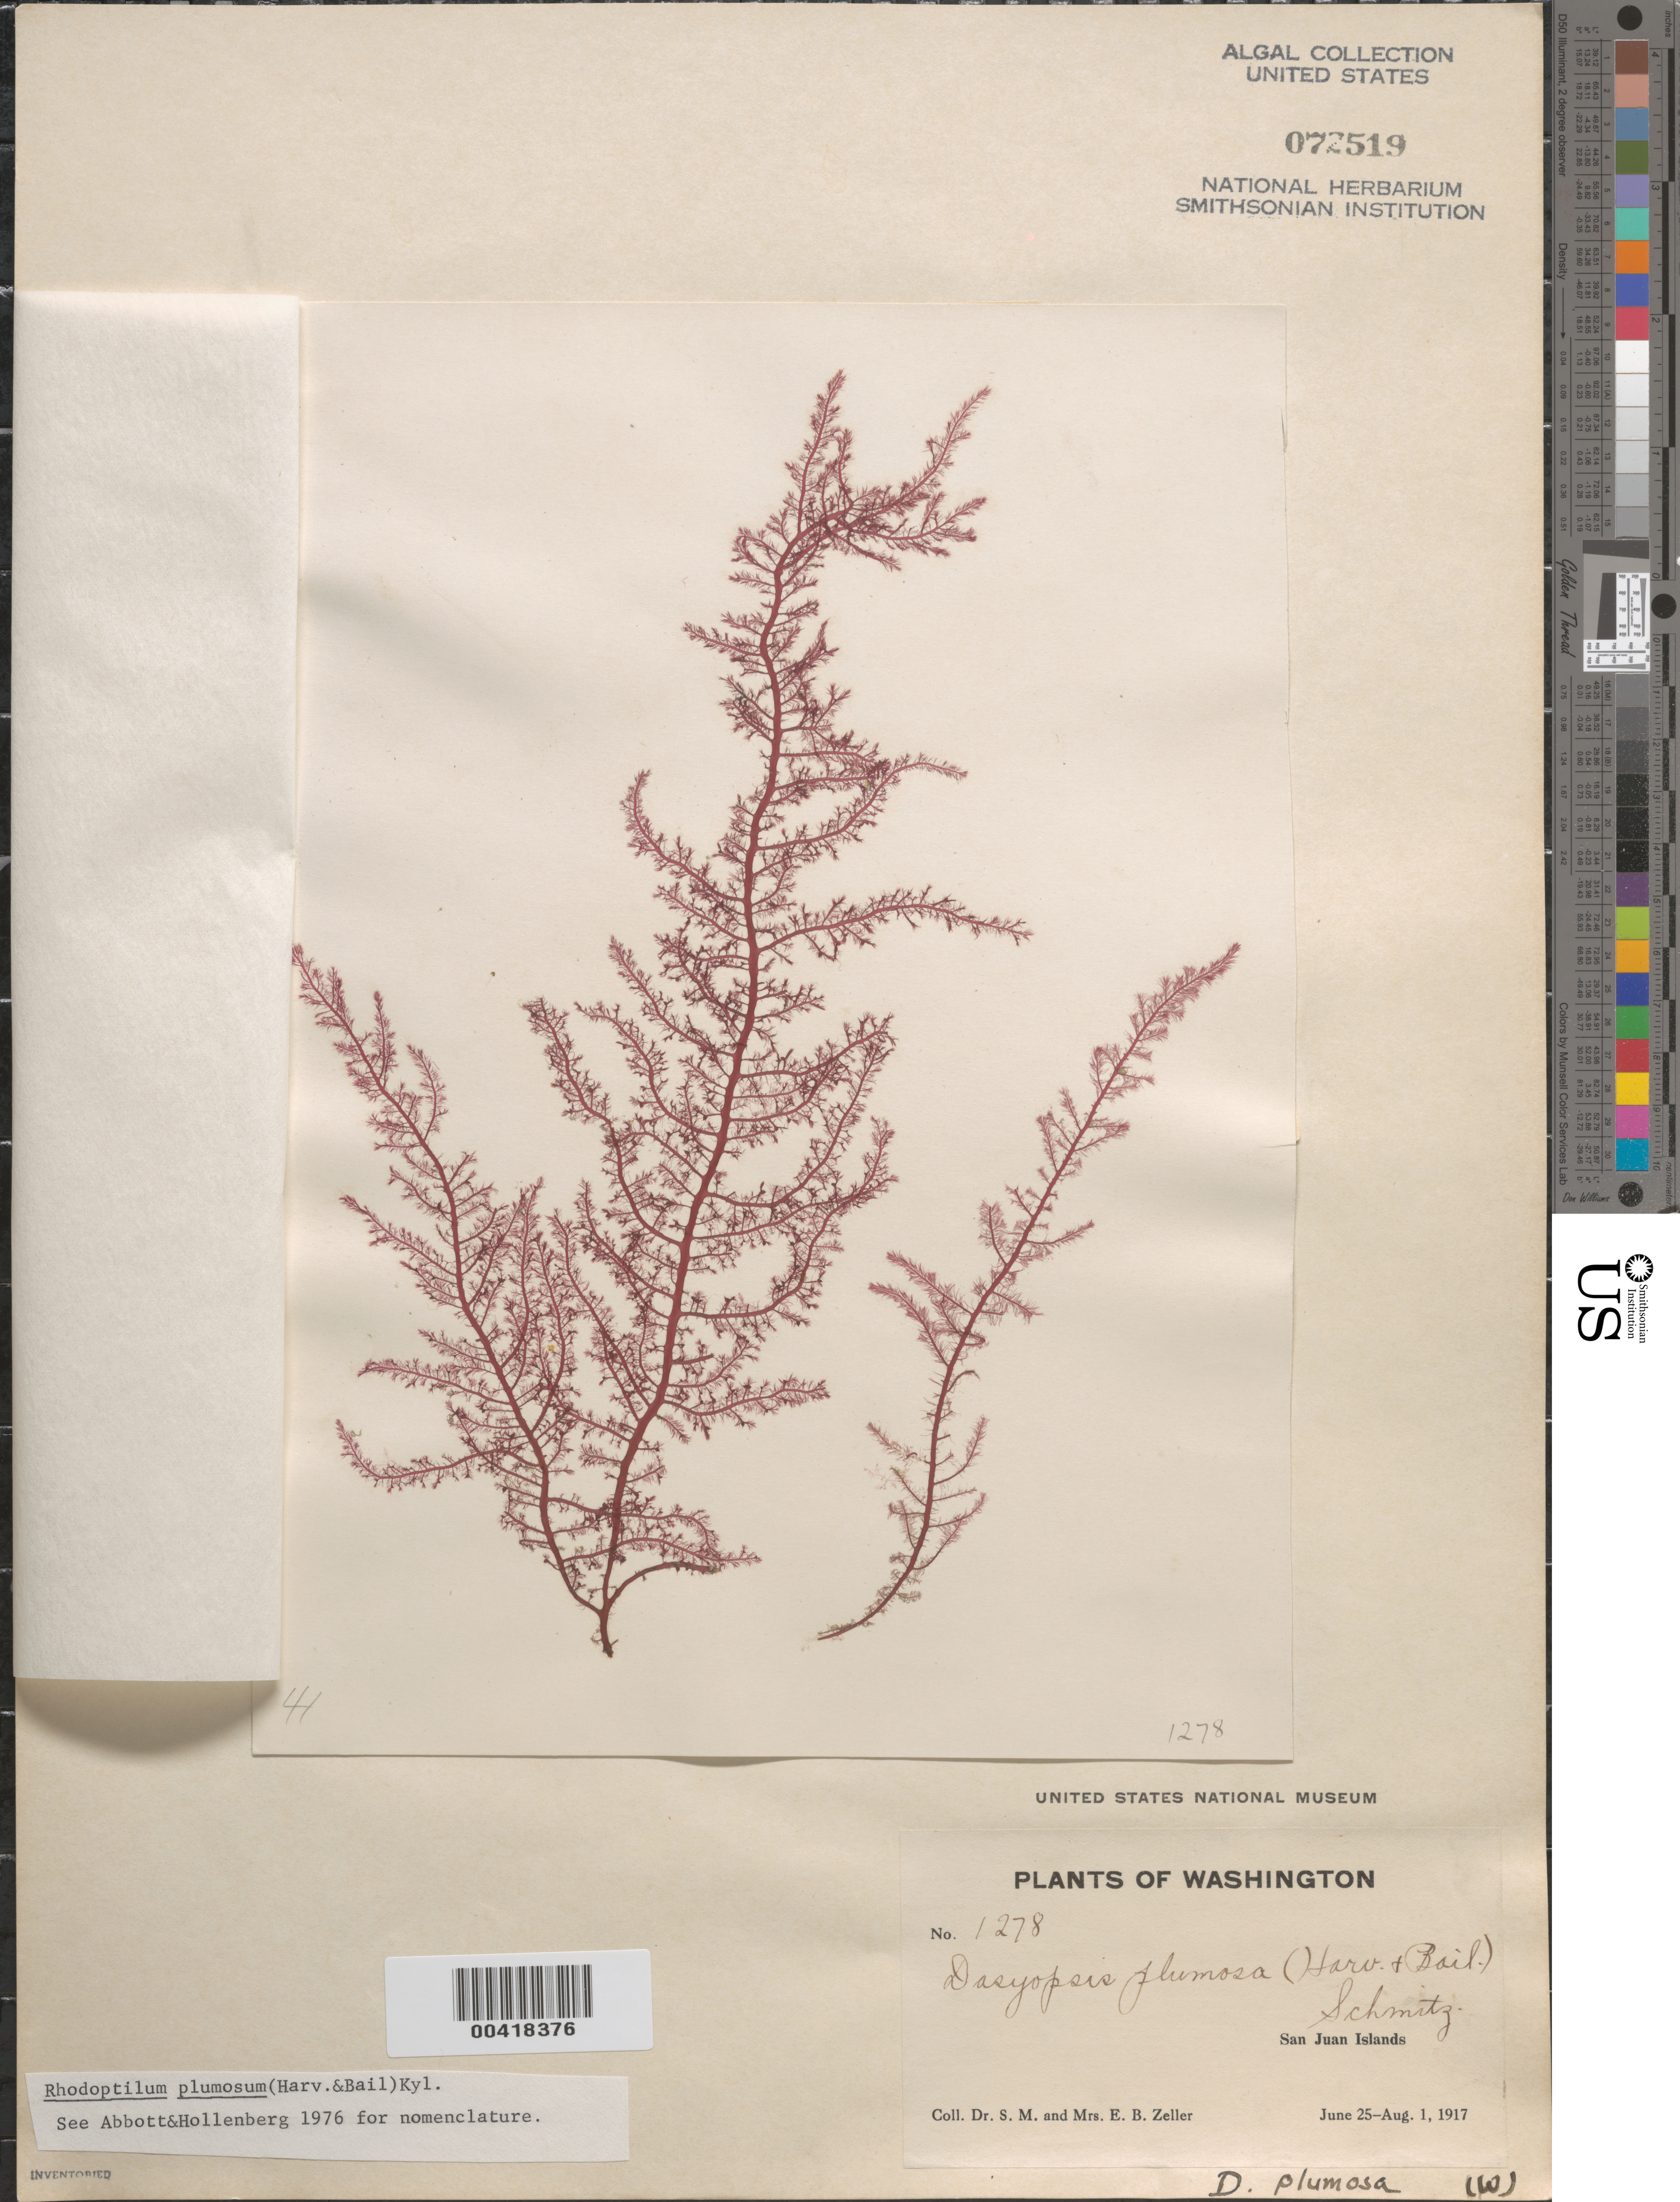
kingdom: Plantae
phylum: Rhodophyta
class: Florideophyceae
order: Ceramiales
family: Dasyaceae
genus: Rhodoptilum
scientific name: Rhodoptilum plumosum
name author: (Harv. & Bail.) Kylin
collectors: S. Zeller & E. Zeller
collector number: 1278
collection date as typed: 25 Jun 1917 to 01 Aug 1917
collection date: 1917-06-25/1917-08-01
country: United States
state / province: Washington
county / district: San Juan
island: San Juan Islands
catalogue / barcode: US 72519